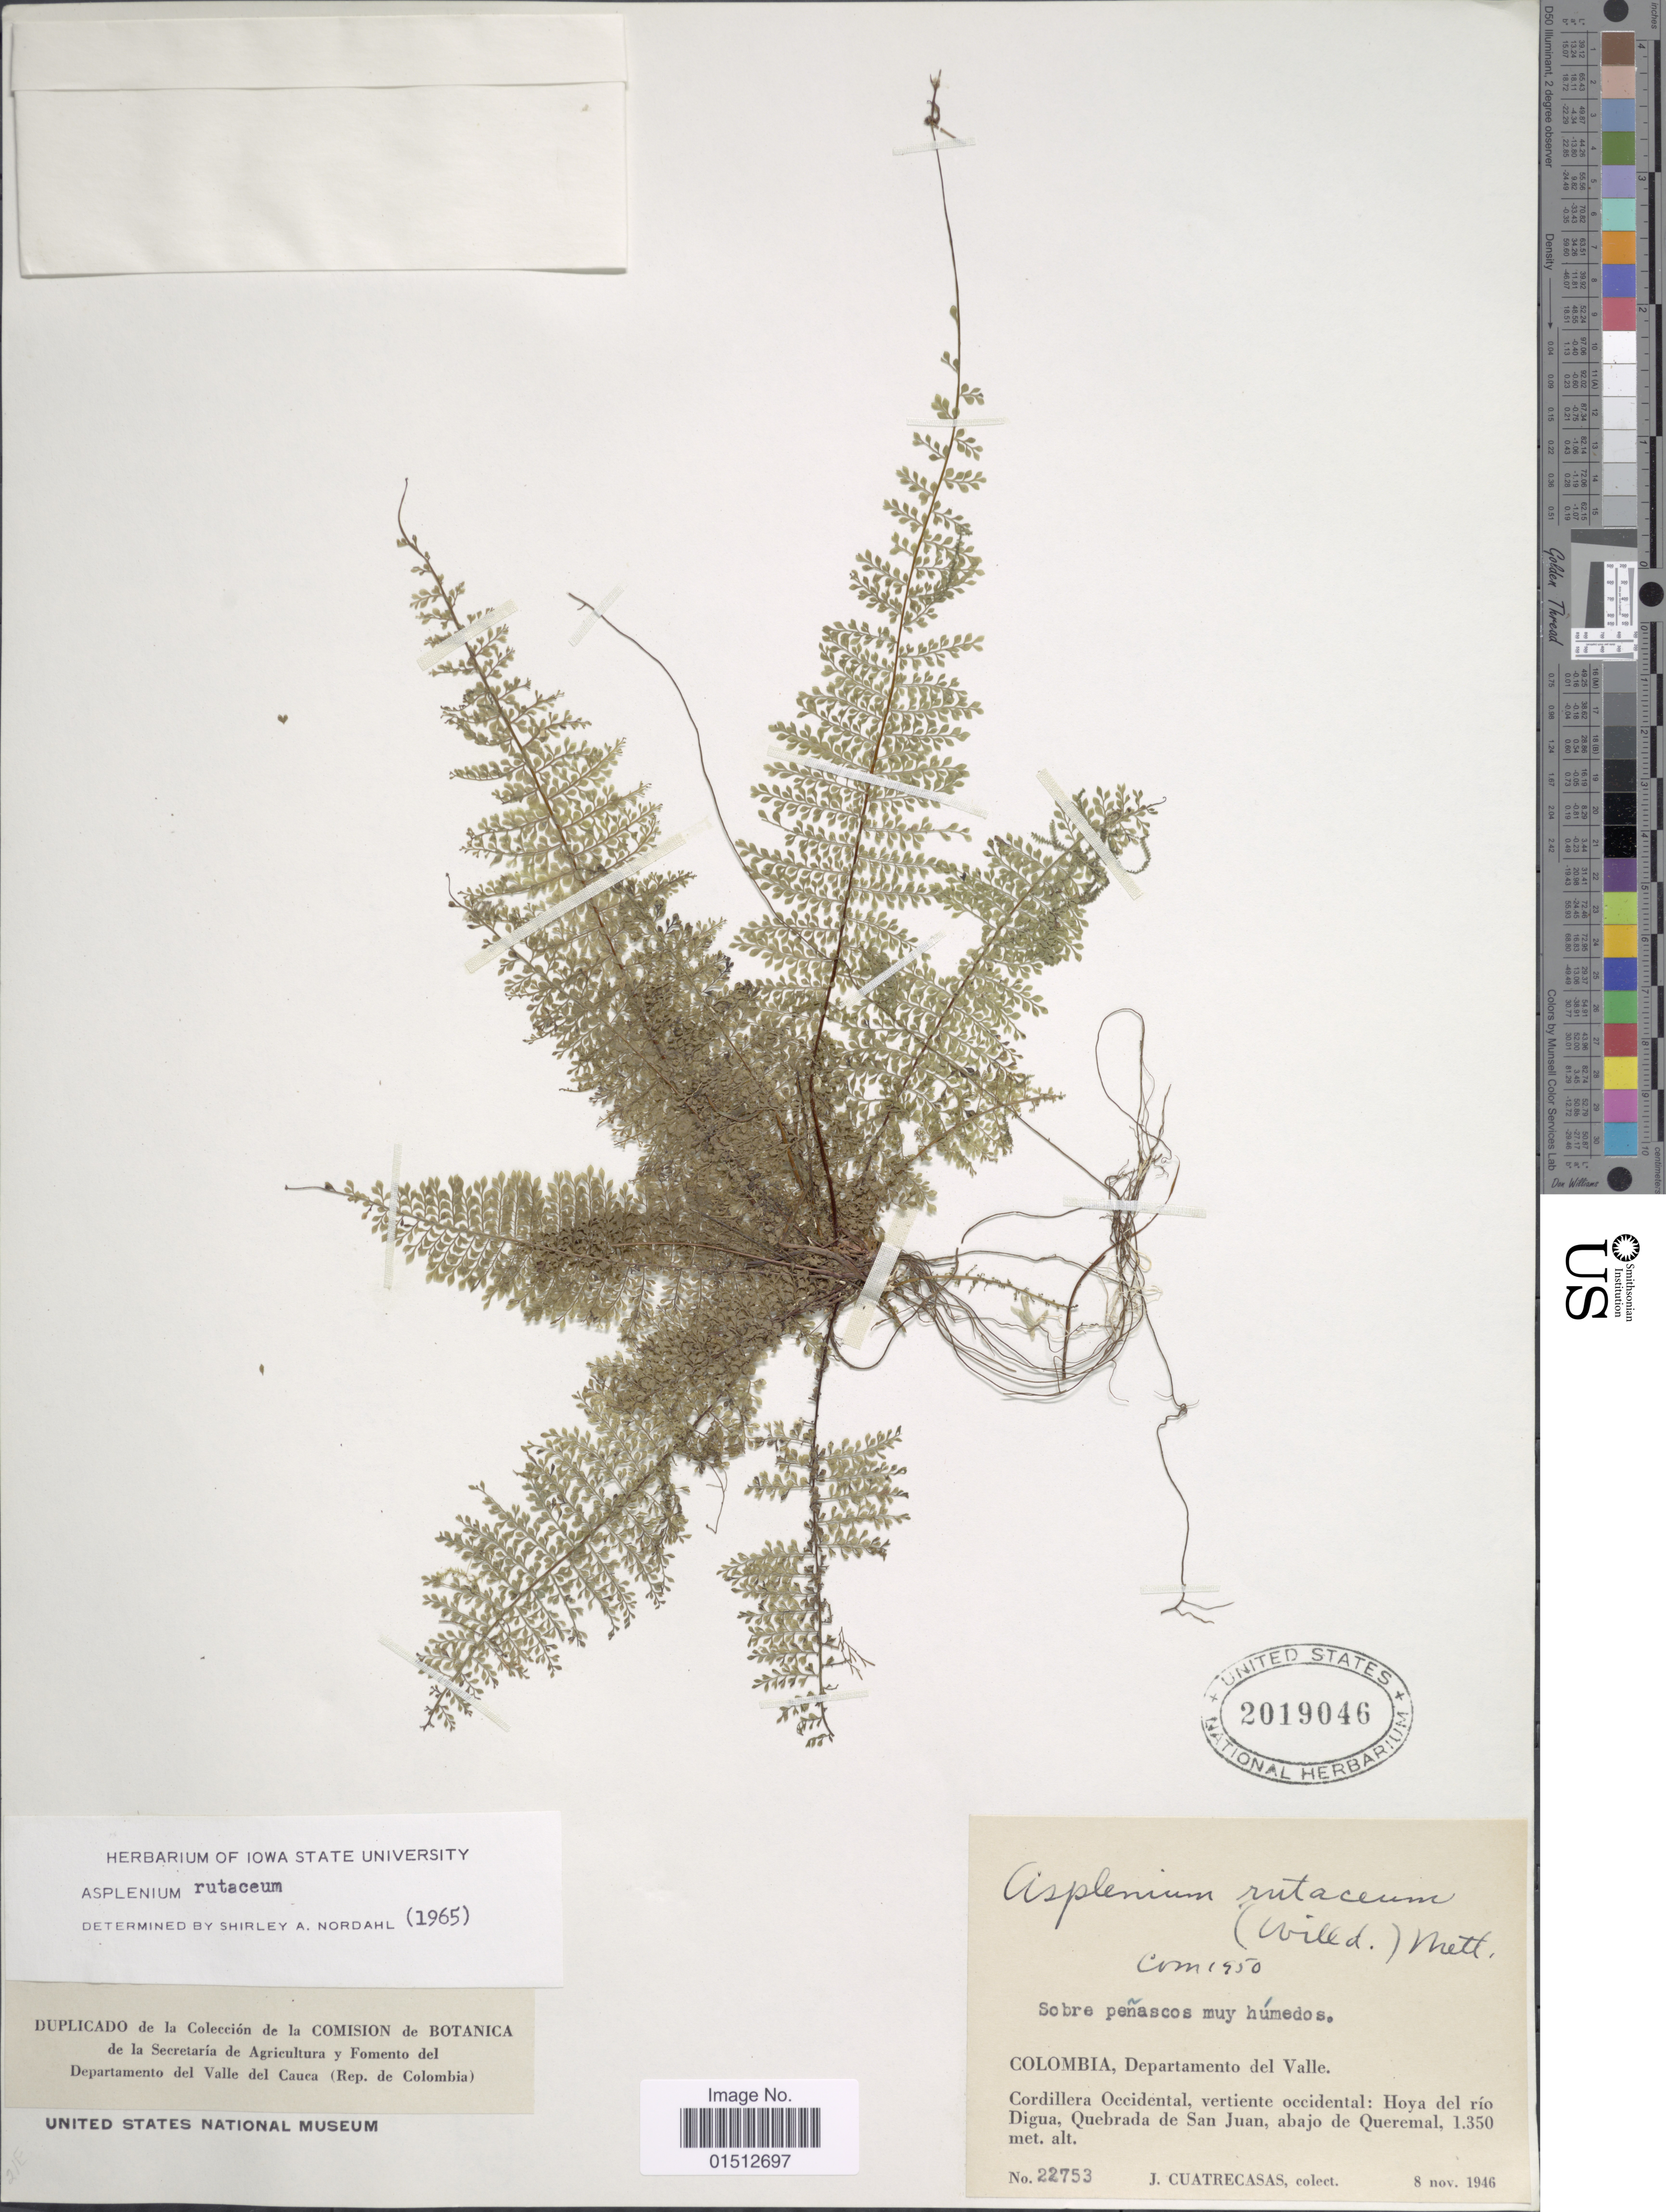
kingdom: Plantae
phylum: Tracheophyta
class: Polypodiopsida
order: Polypodiales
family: Aspleniaceae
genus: Asplenium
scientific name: Asplenium rutaceum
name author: (Willd.) Mett.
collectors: J. Cuatrecasas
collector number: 22753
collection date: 1946-11-08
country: Colombia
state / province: Valle del Cauca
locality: Colombia, Departamento del Valle. Cordillera Occidental, vertiente occidental: Hoya del rio Digua, Quebrada de San Juan, abaja de Queremal.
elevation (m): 1350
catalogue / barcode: US 2019046